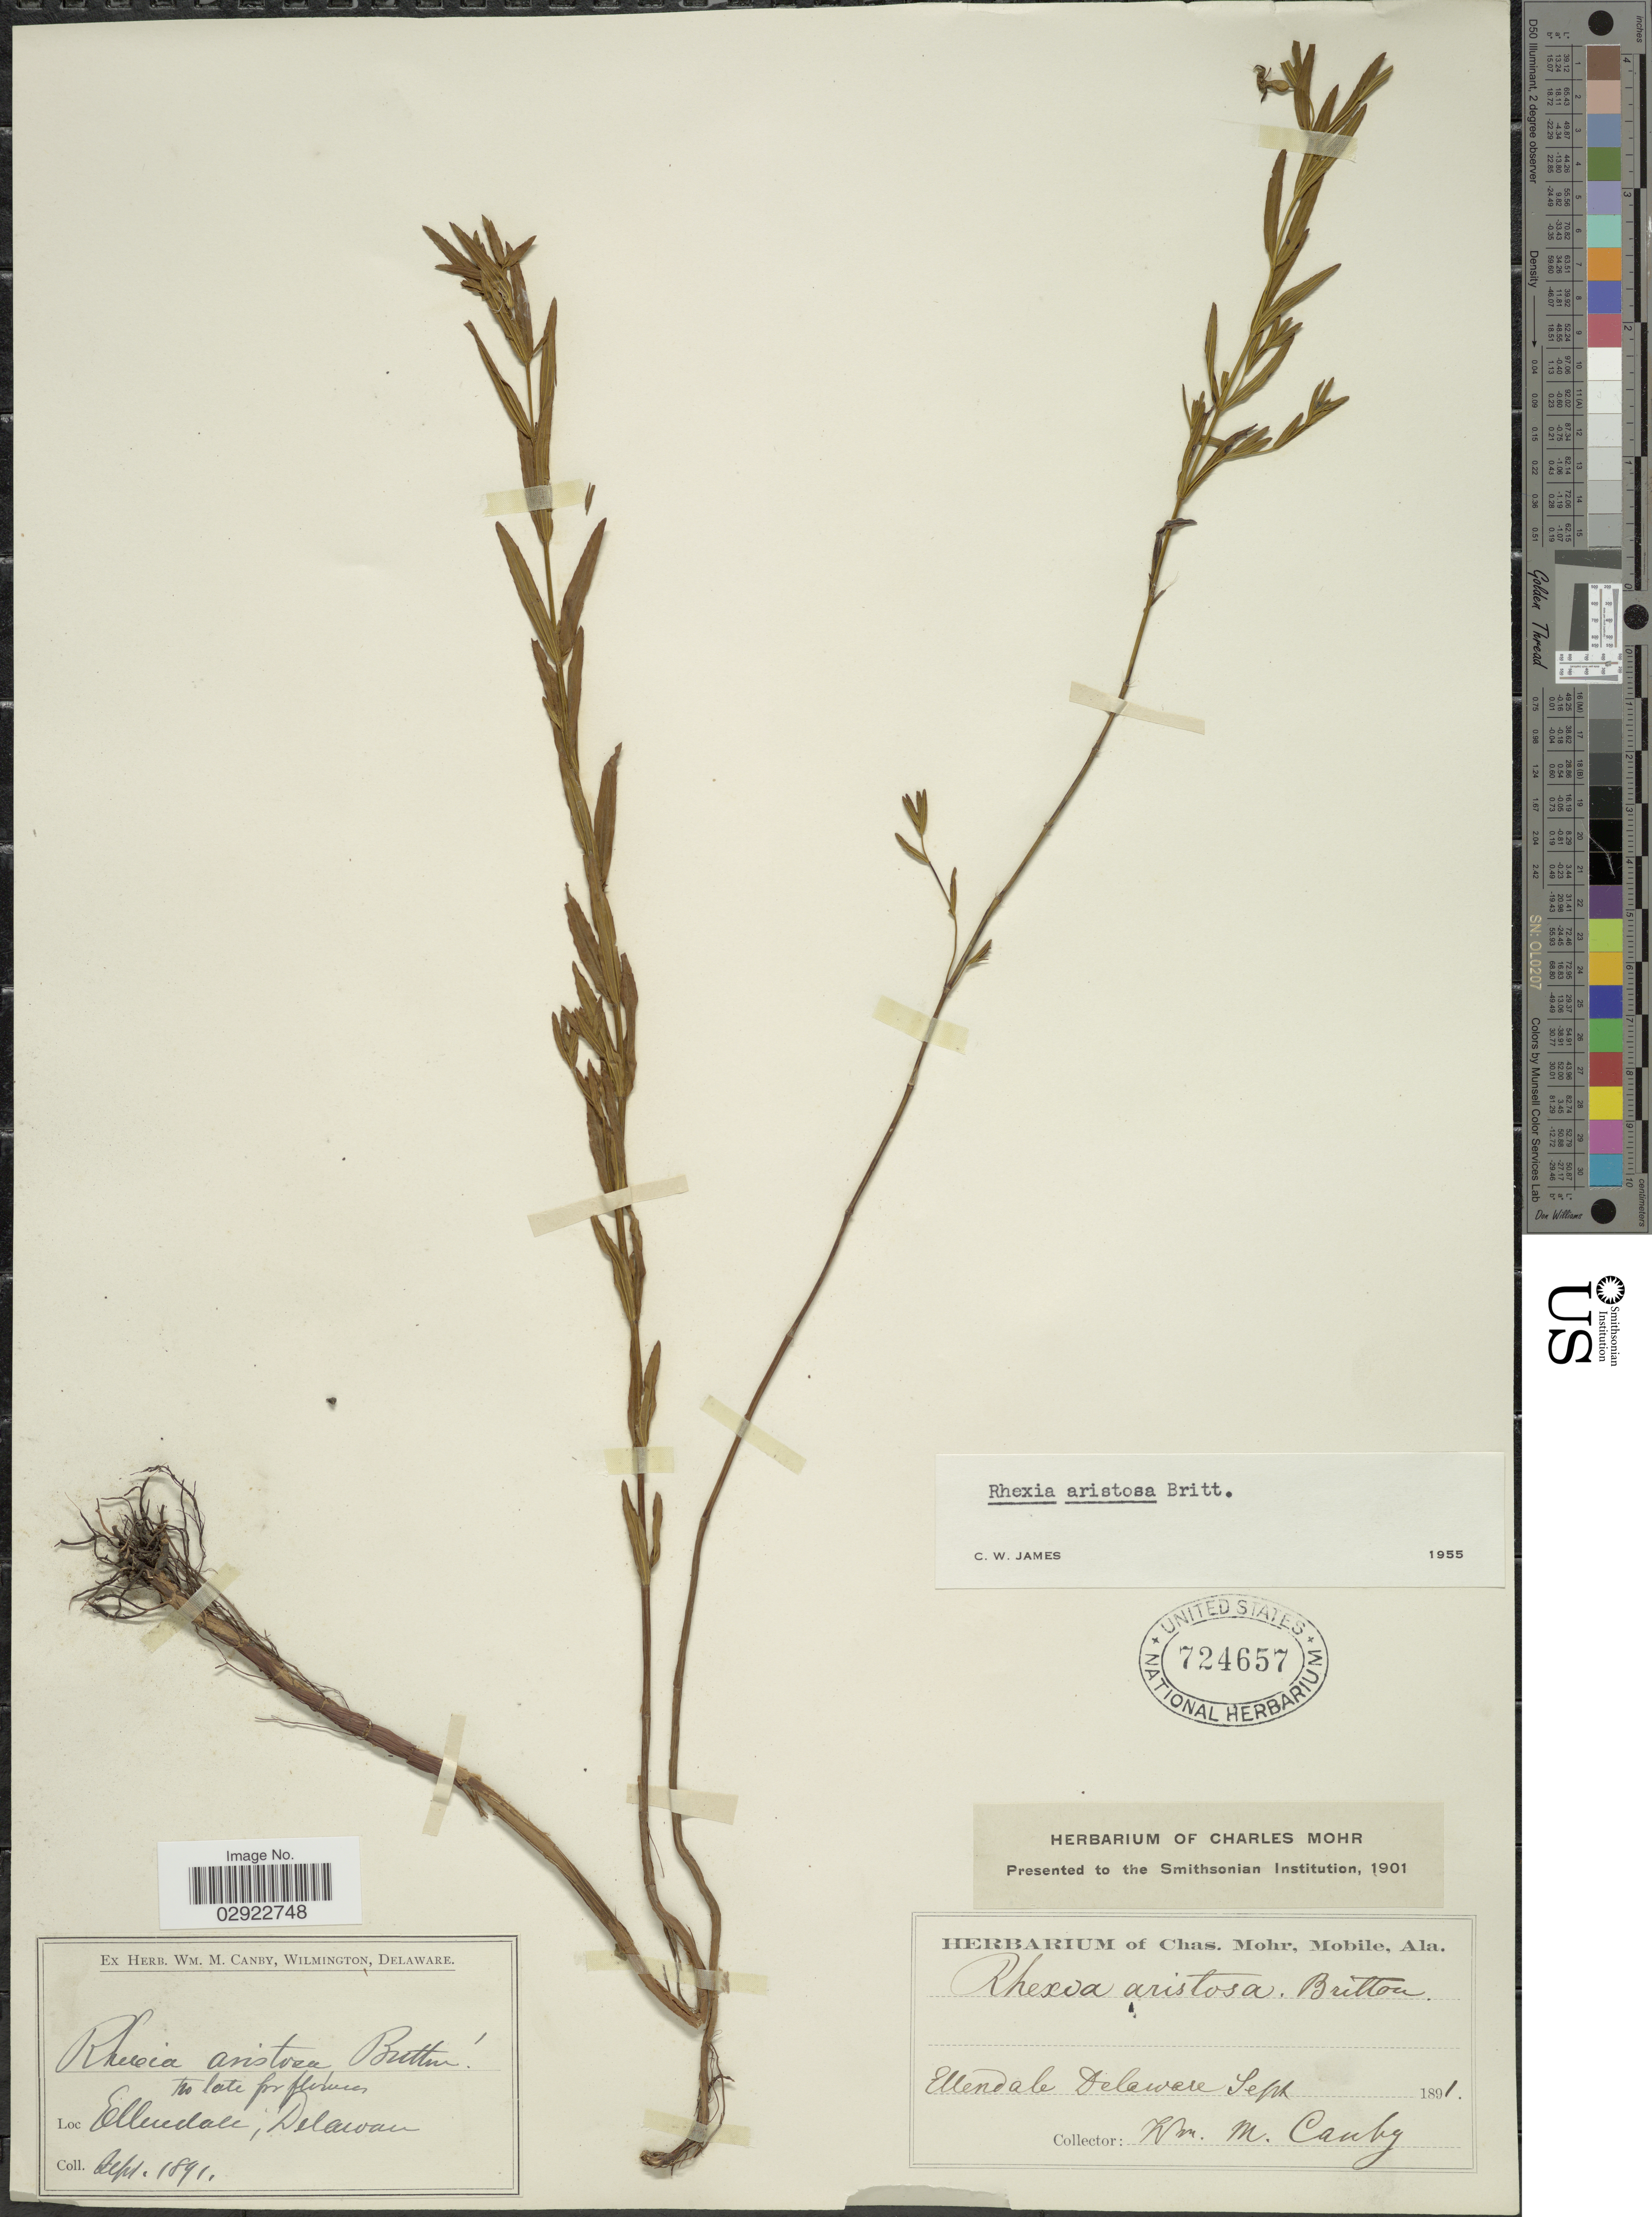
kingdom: Plantae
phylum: Tracheophyta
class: Magnoliopsida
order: Myrtales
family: Melastomataceae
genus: Rhexia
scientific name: Rhexia aristosa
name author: Britton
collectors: W. M. Canby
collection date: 1891-09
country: United States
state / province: Delaware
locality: Ellendale.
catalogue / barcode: US 724657